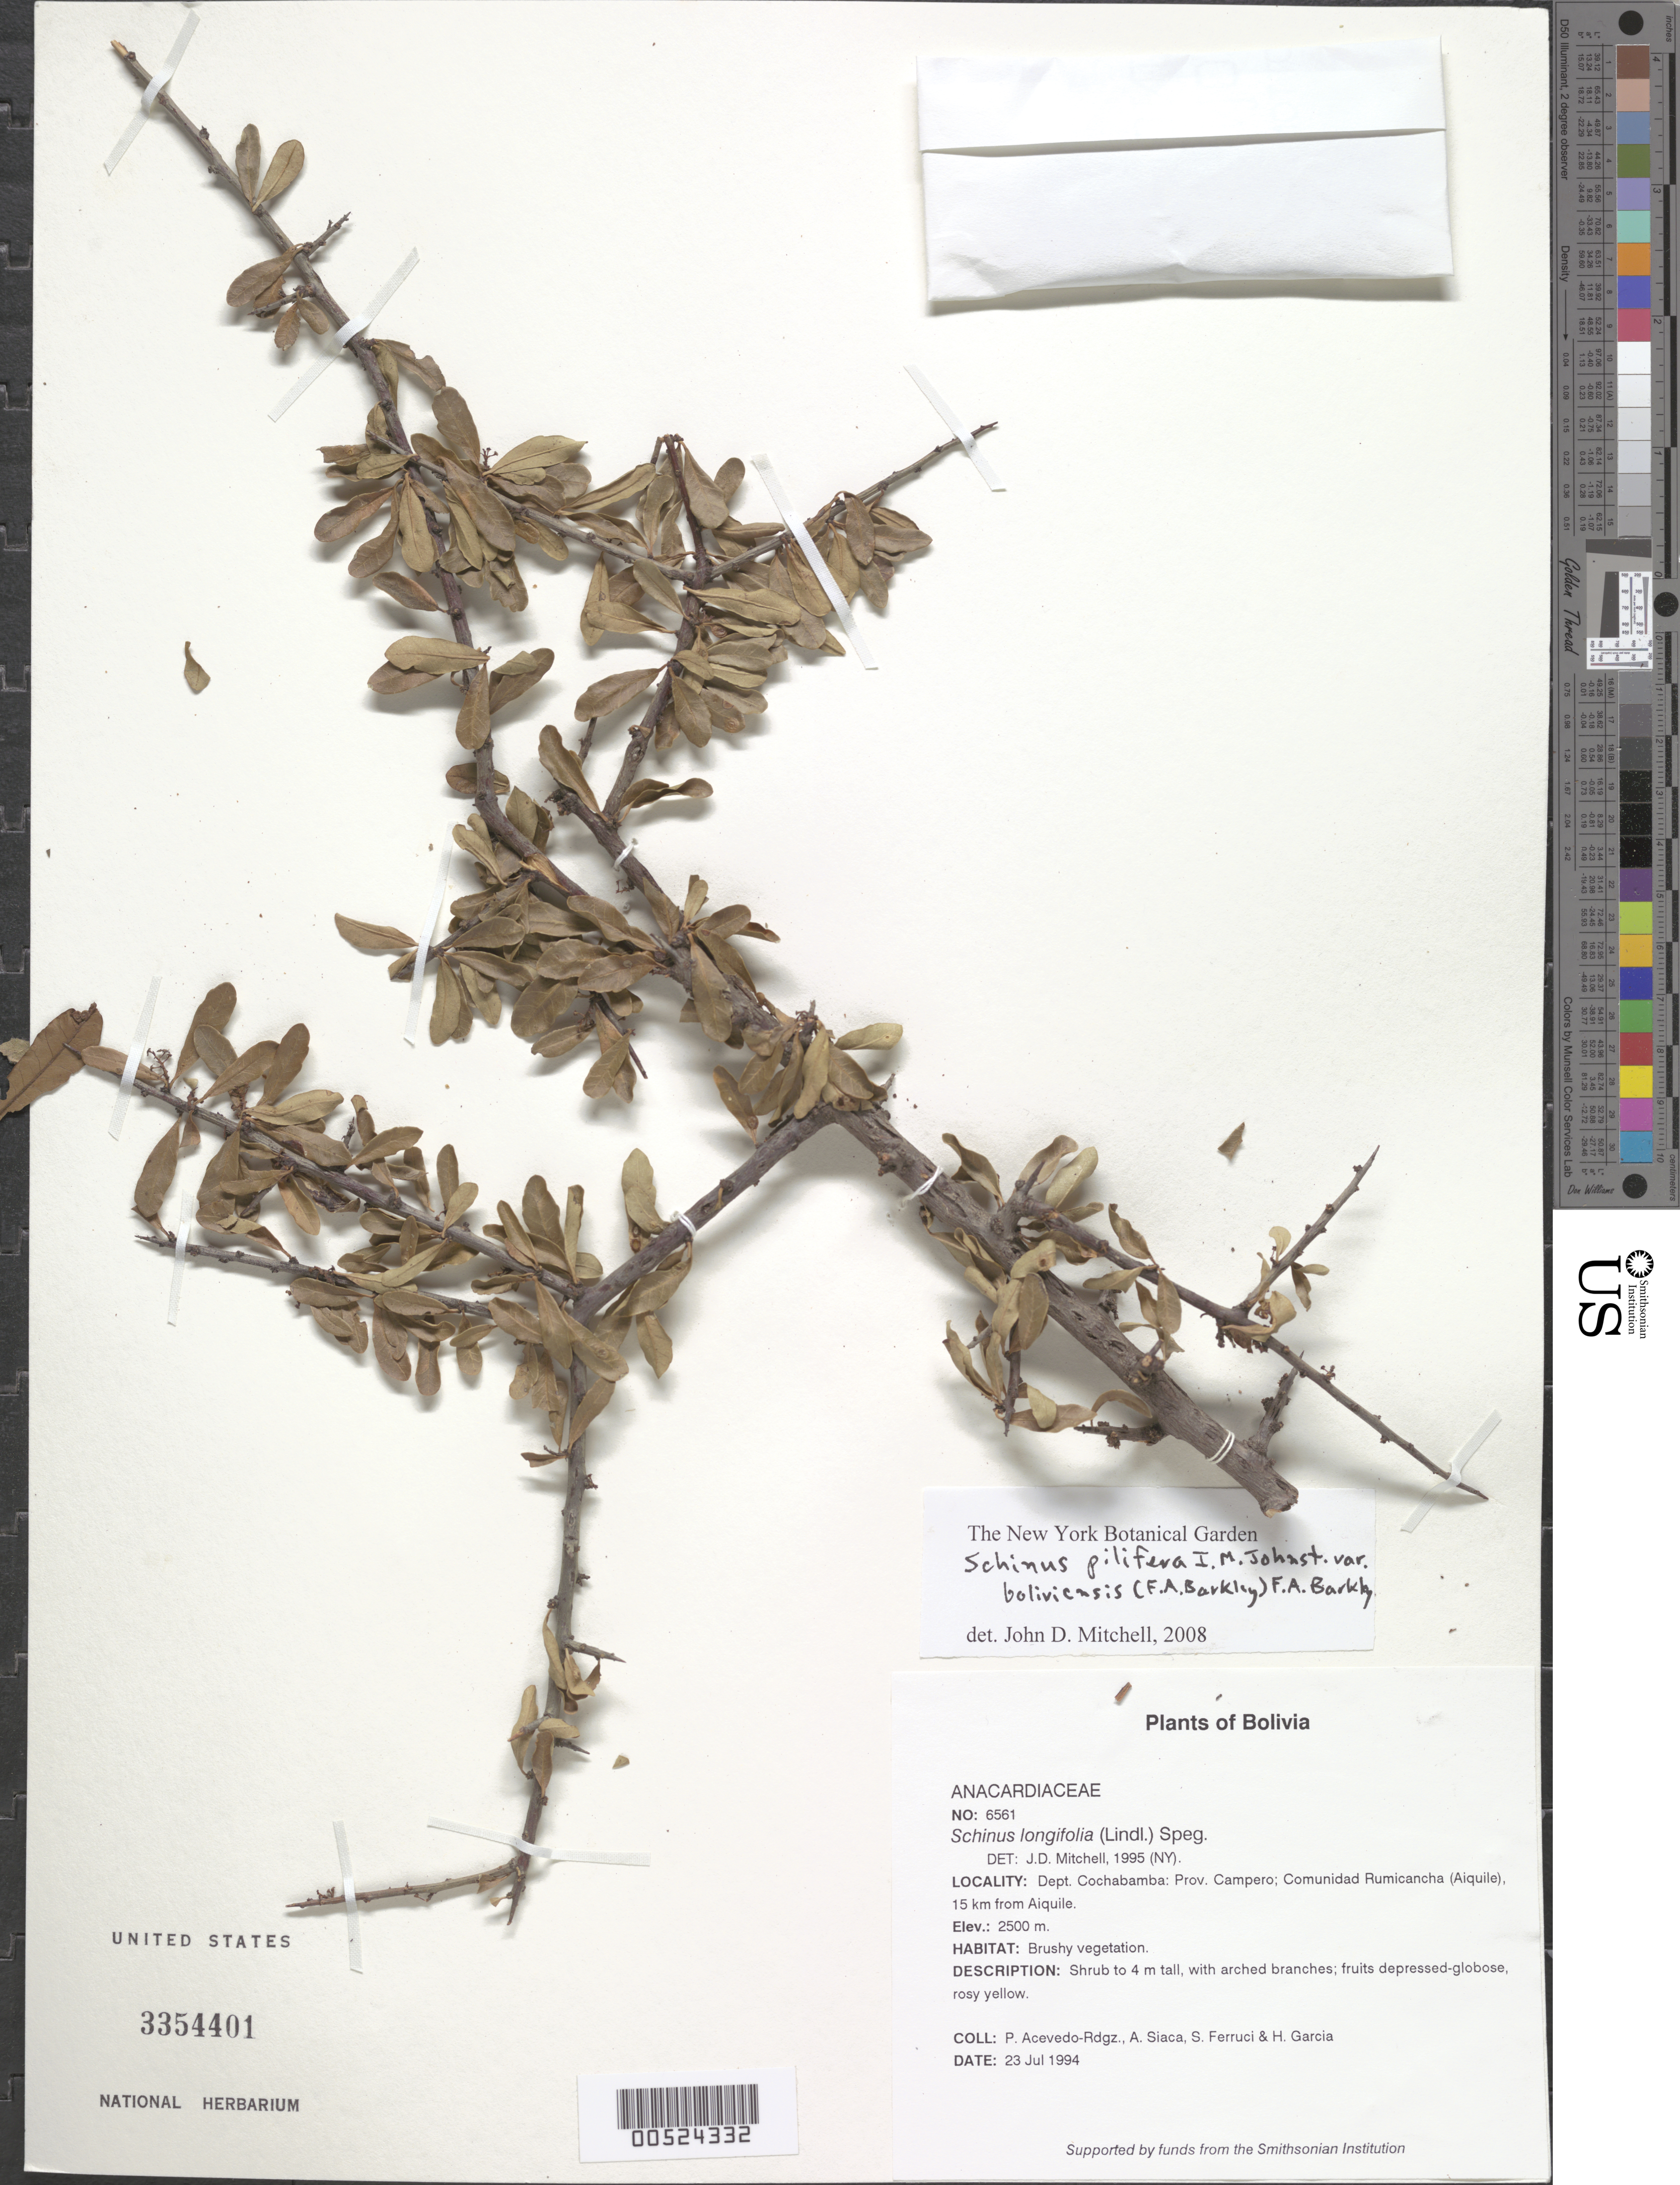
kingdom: Plantae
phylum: Tracheophyta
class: Magnoliopsida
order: Sapindales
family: Anacardiaceae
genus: Schinus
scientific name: Schinus pilifera var. boliviensis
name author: (F.A. Barkley) F.A. Barkley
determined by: Mitchell, John D.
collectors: P. Acevedo-Rodr., A. Siaca, S. Ferrucci & H. Garcia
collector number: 6561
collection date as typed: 23 Jul 1994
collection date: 1994-07-23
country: Bolivia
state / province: Cochabamba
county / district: Campero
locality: Depart. Cochabamba; Prov. Campero; Comunidad Rumicancha (Aiquile), 15 km from Aiquile.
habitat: Brushy vegetation.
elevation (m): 2500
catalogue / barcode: US 3354401